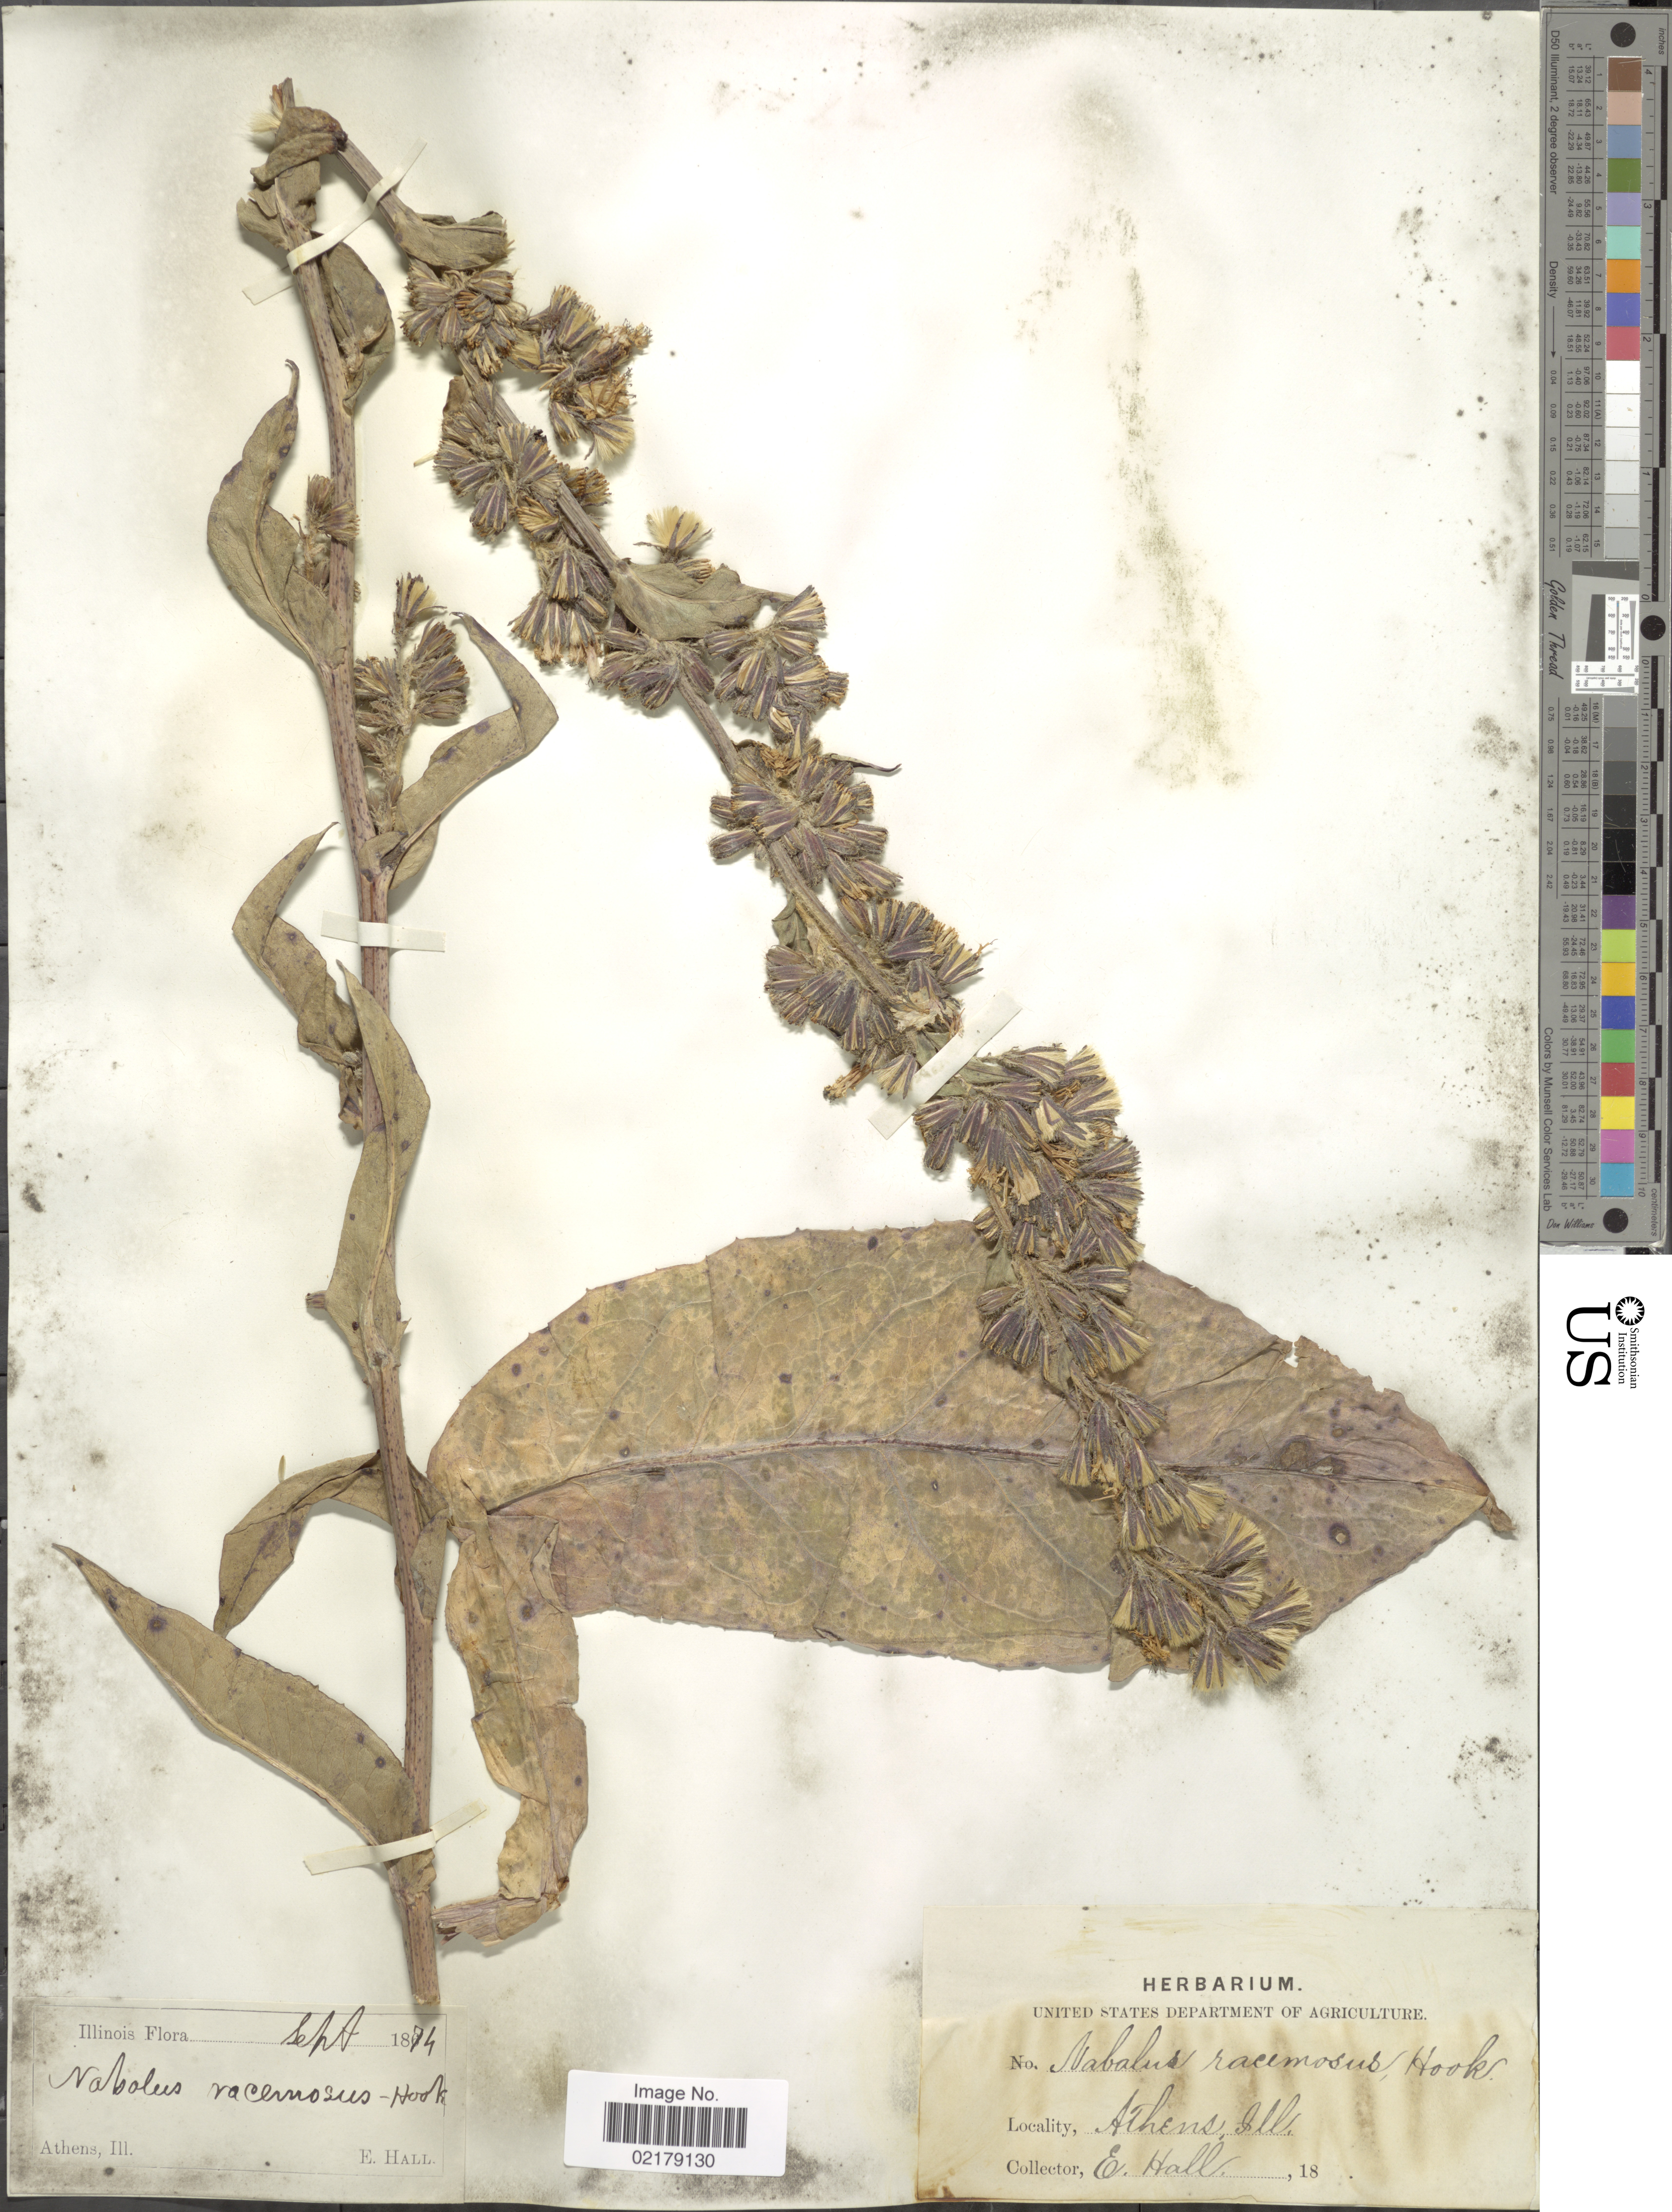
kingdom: Plantae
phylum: Tracheophyta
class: Magnoliopsida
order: Asterales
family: Asteraceae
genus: Nabalus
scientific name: Nabalus racemosus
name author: (Michx.) Hook.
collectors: E. Hall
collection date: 1874-09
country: United States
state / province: Illinois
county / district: Menard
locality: Athens